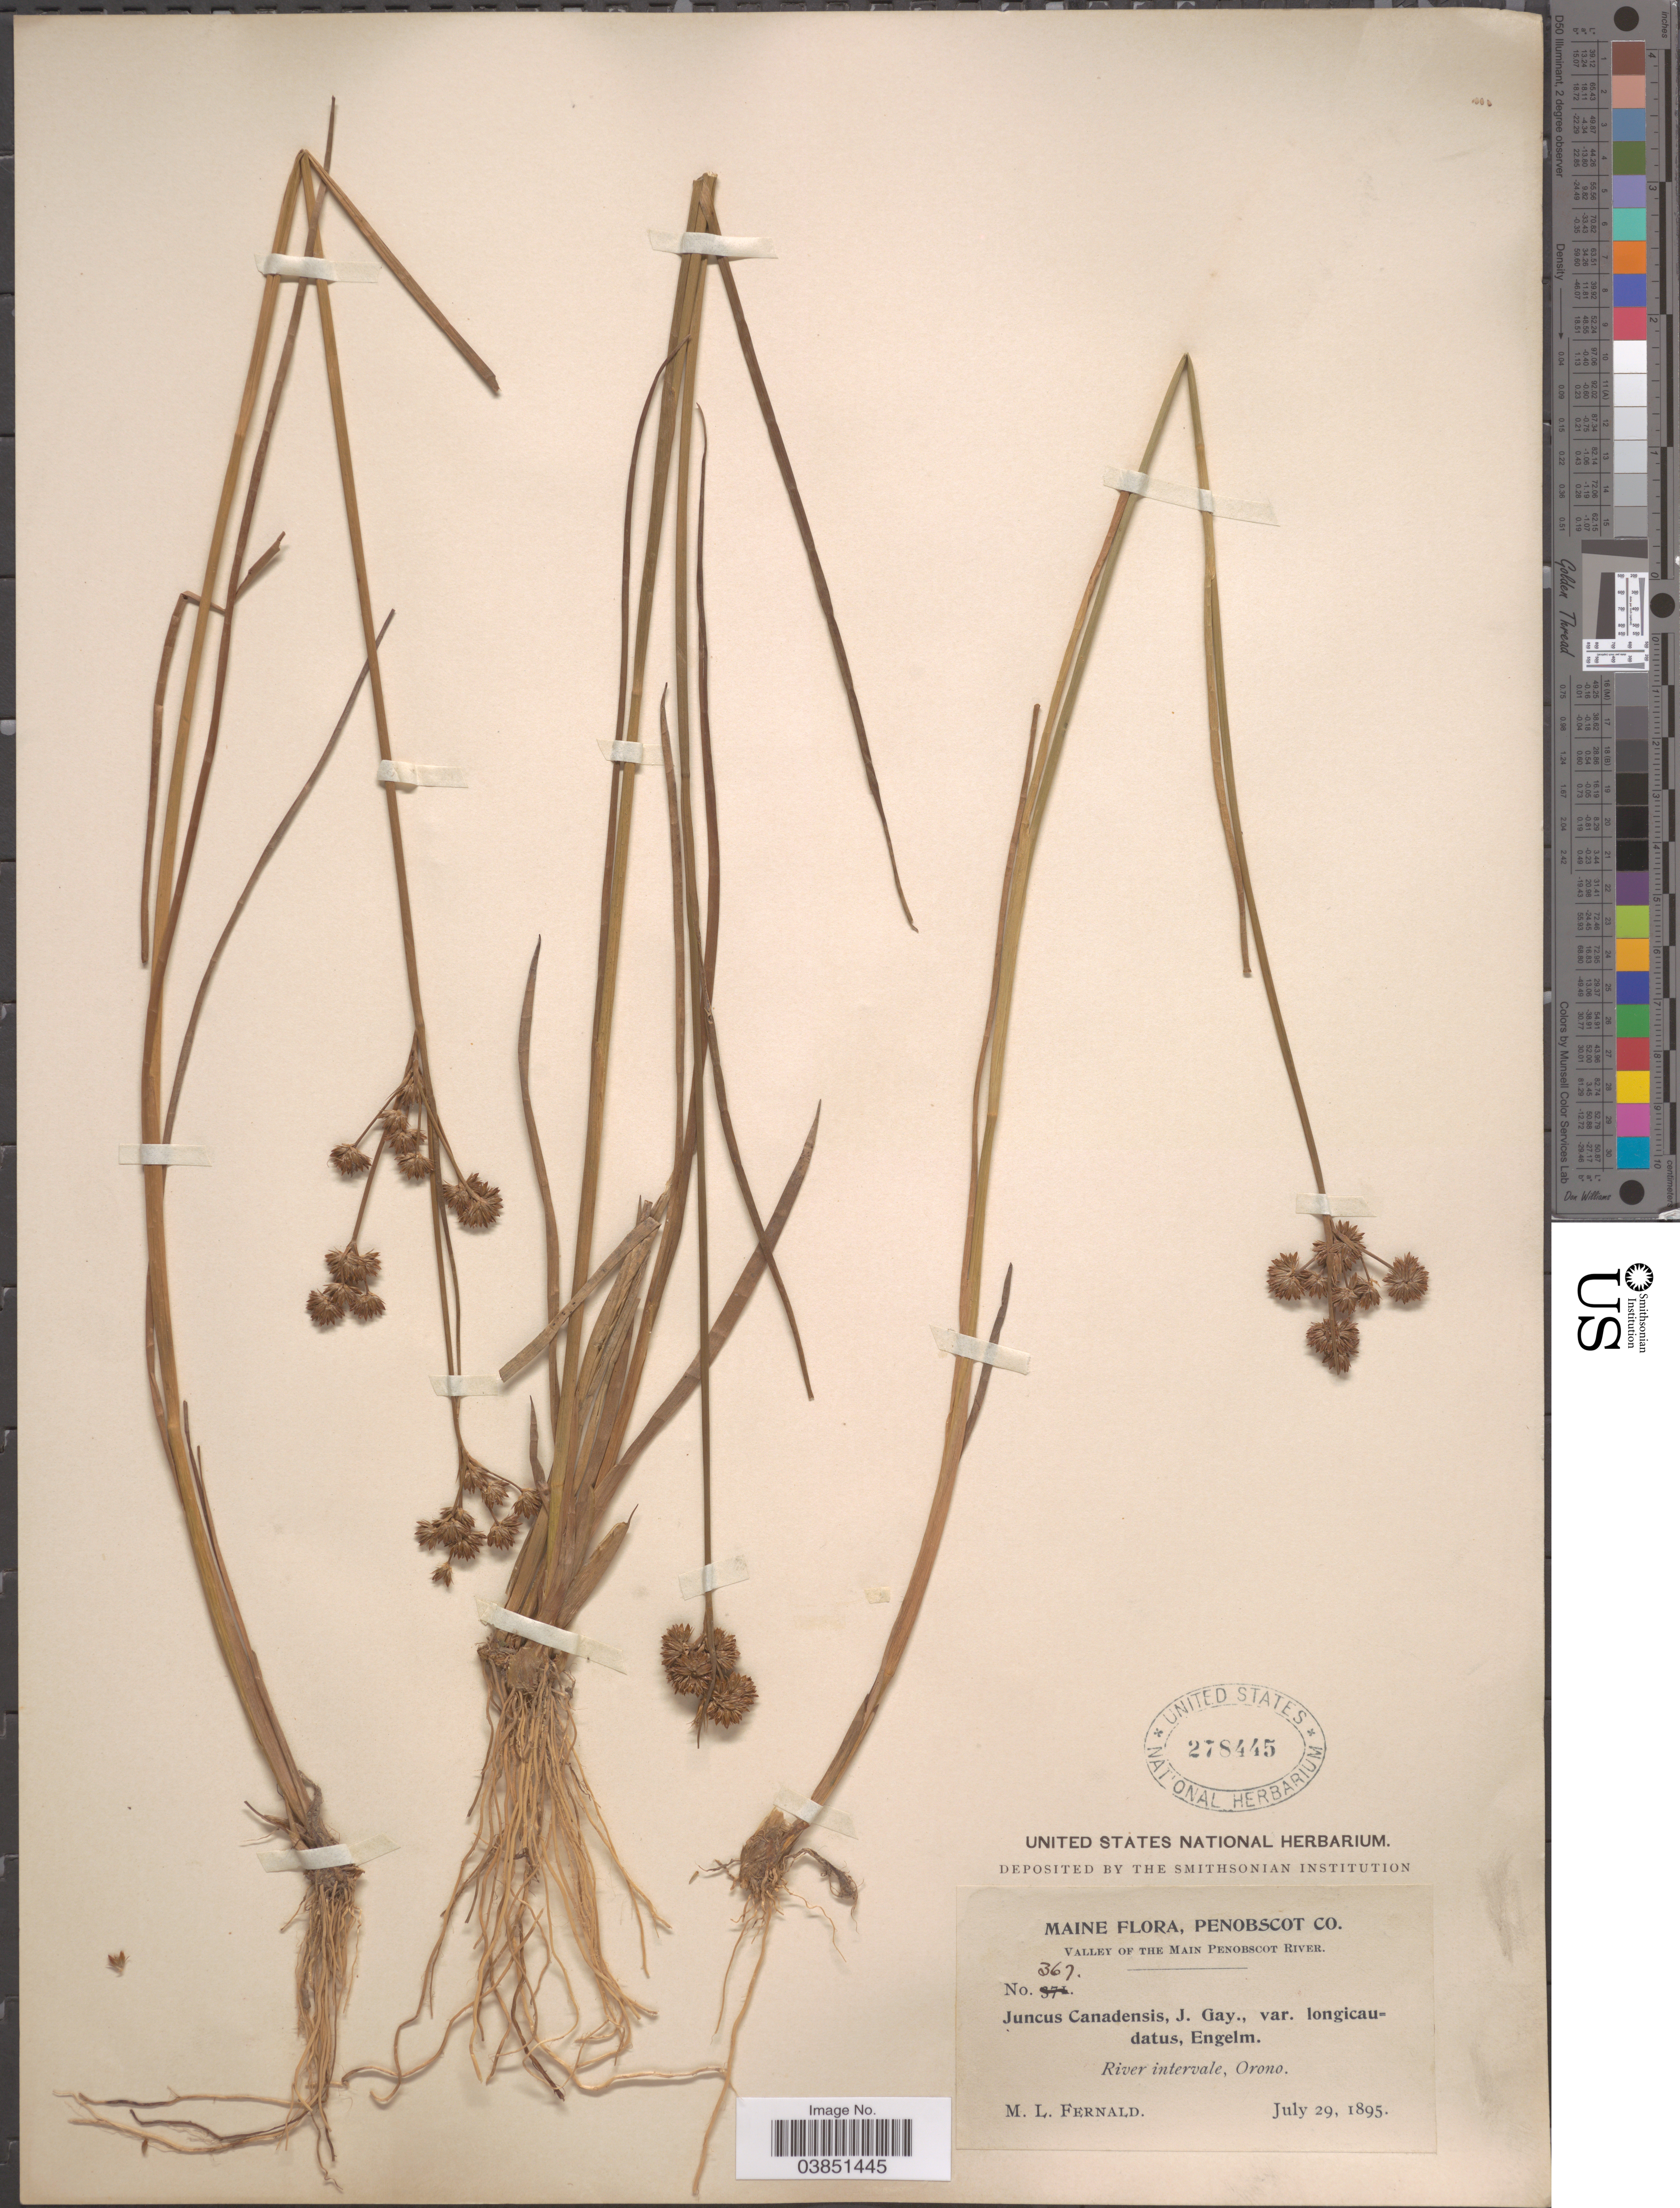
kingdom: Plantae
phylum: Tracheophyta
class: Liliopsida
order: Poales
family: Juncaceae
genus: Juncus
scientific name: Juncus canadensis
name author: J. Gay ex Laharpe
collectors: M. L. Fernald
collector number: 367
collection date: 1895-07-29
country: United States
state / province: Maine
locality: Penobscot Co. Valley of the Main Penobscot River. River intervale, Orono.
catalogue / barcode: US 278445